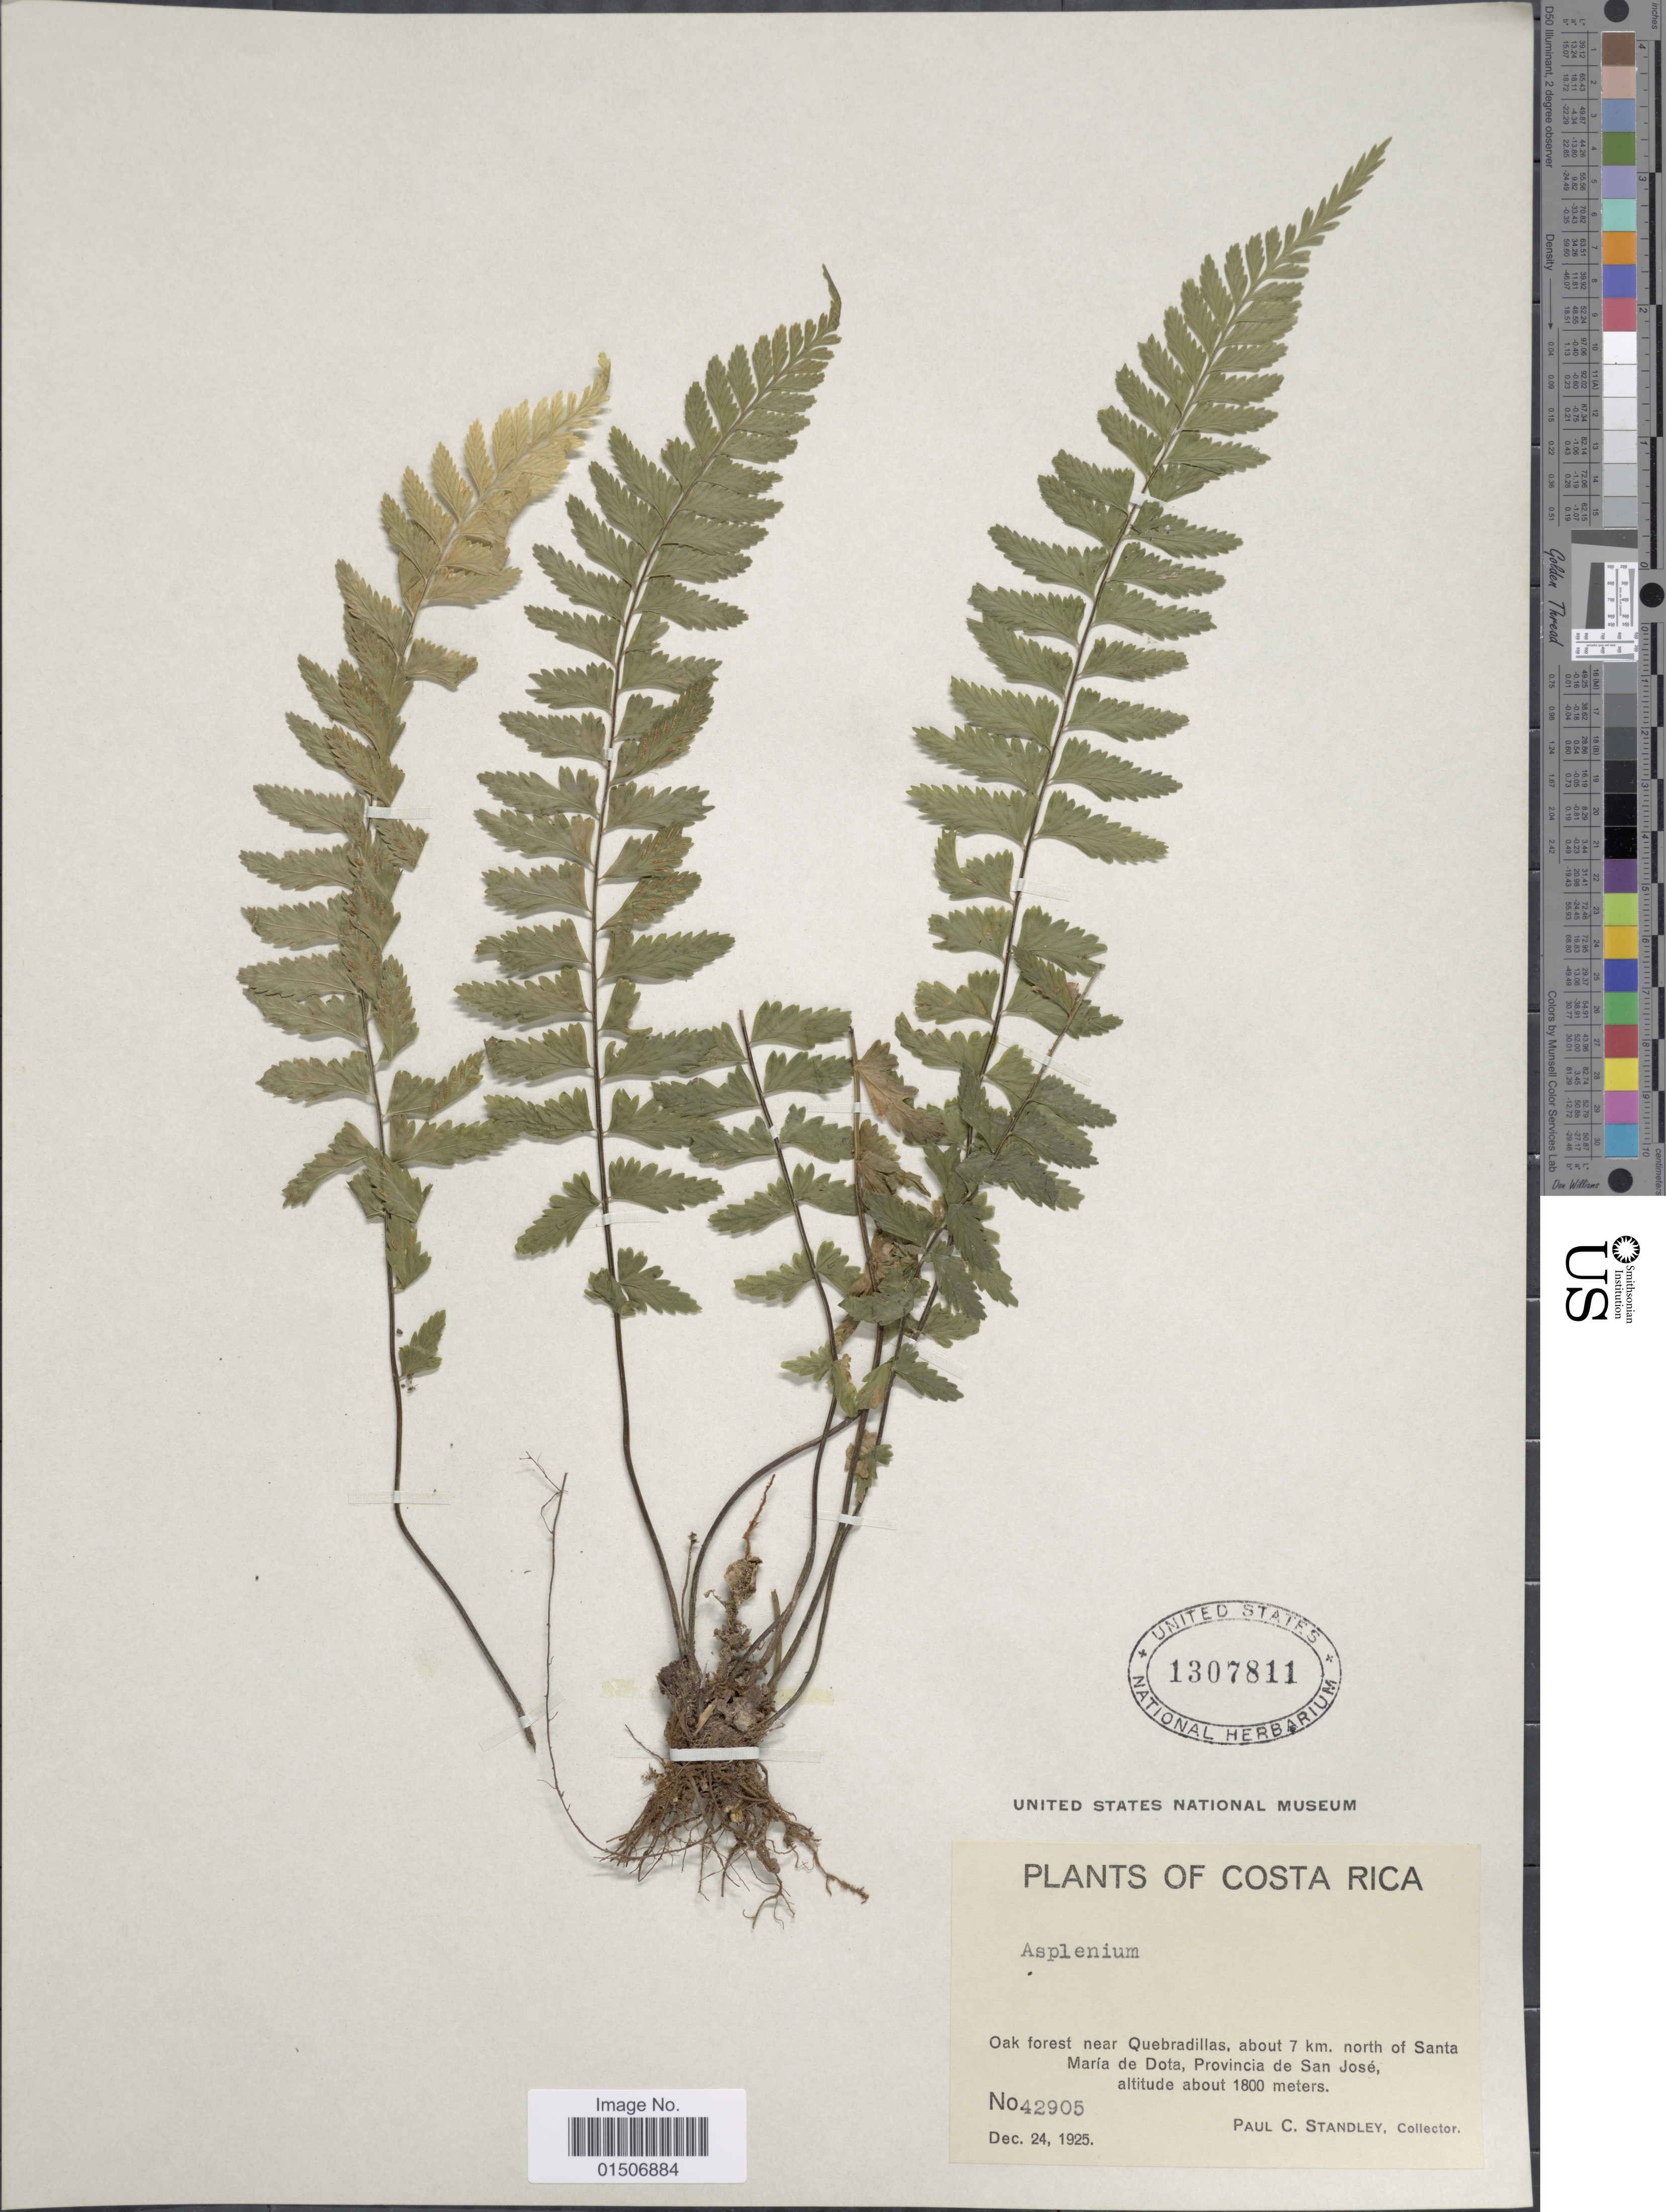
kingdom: Plantae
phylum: Tracheophyta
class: Polypodiopsida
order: Polypodiales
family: Aspleniaceae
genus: Asplenium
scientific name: Asplenium miradorense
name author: Liebm.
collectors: P. C. Standley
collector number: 42905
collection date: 1925-12-24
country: Costa Rica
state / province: San José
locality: Oak forest near Quebradillas, about 7 km. north of Santa Maria de Dota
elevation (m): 1800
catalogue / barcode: US 1307811